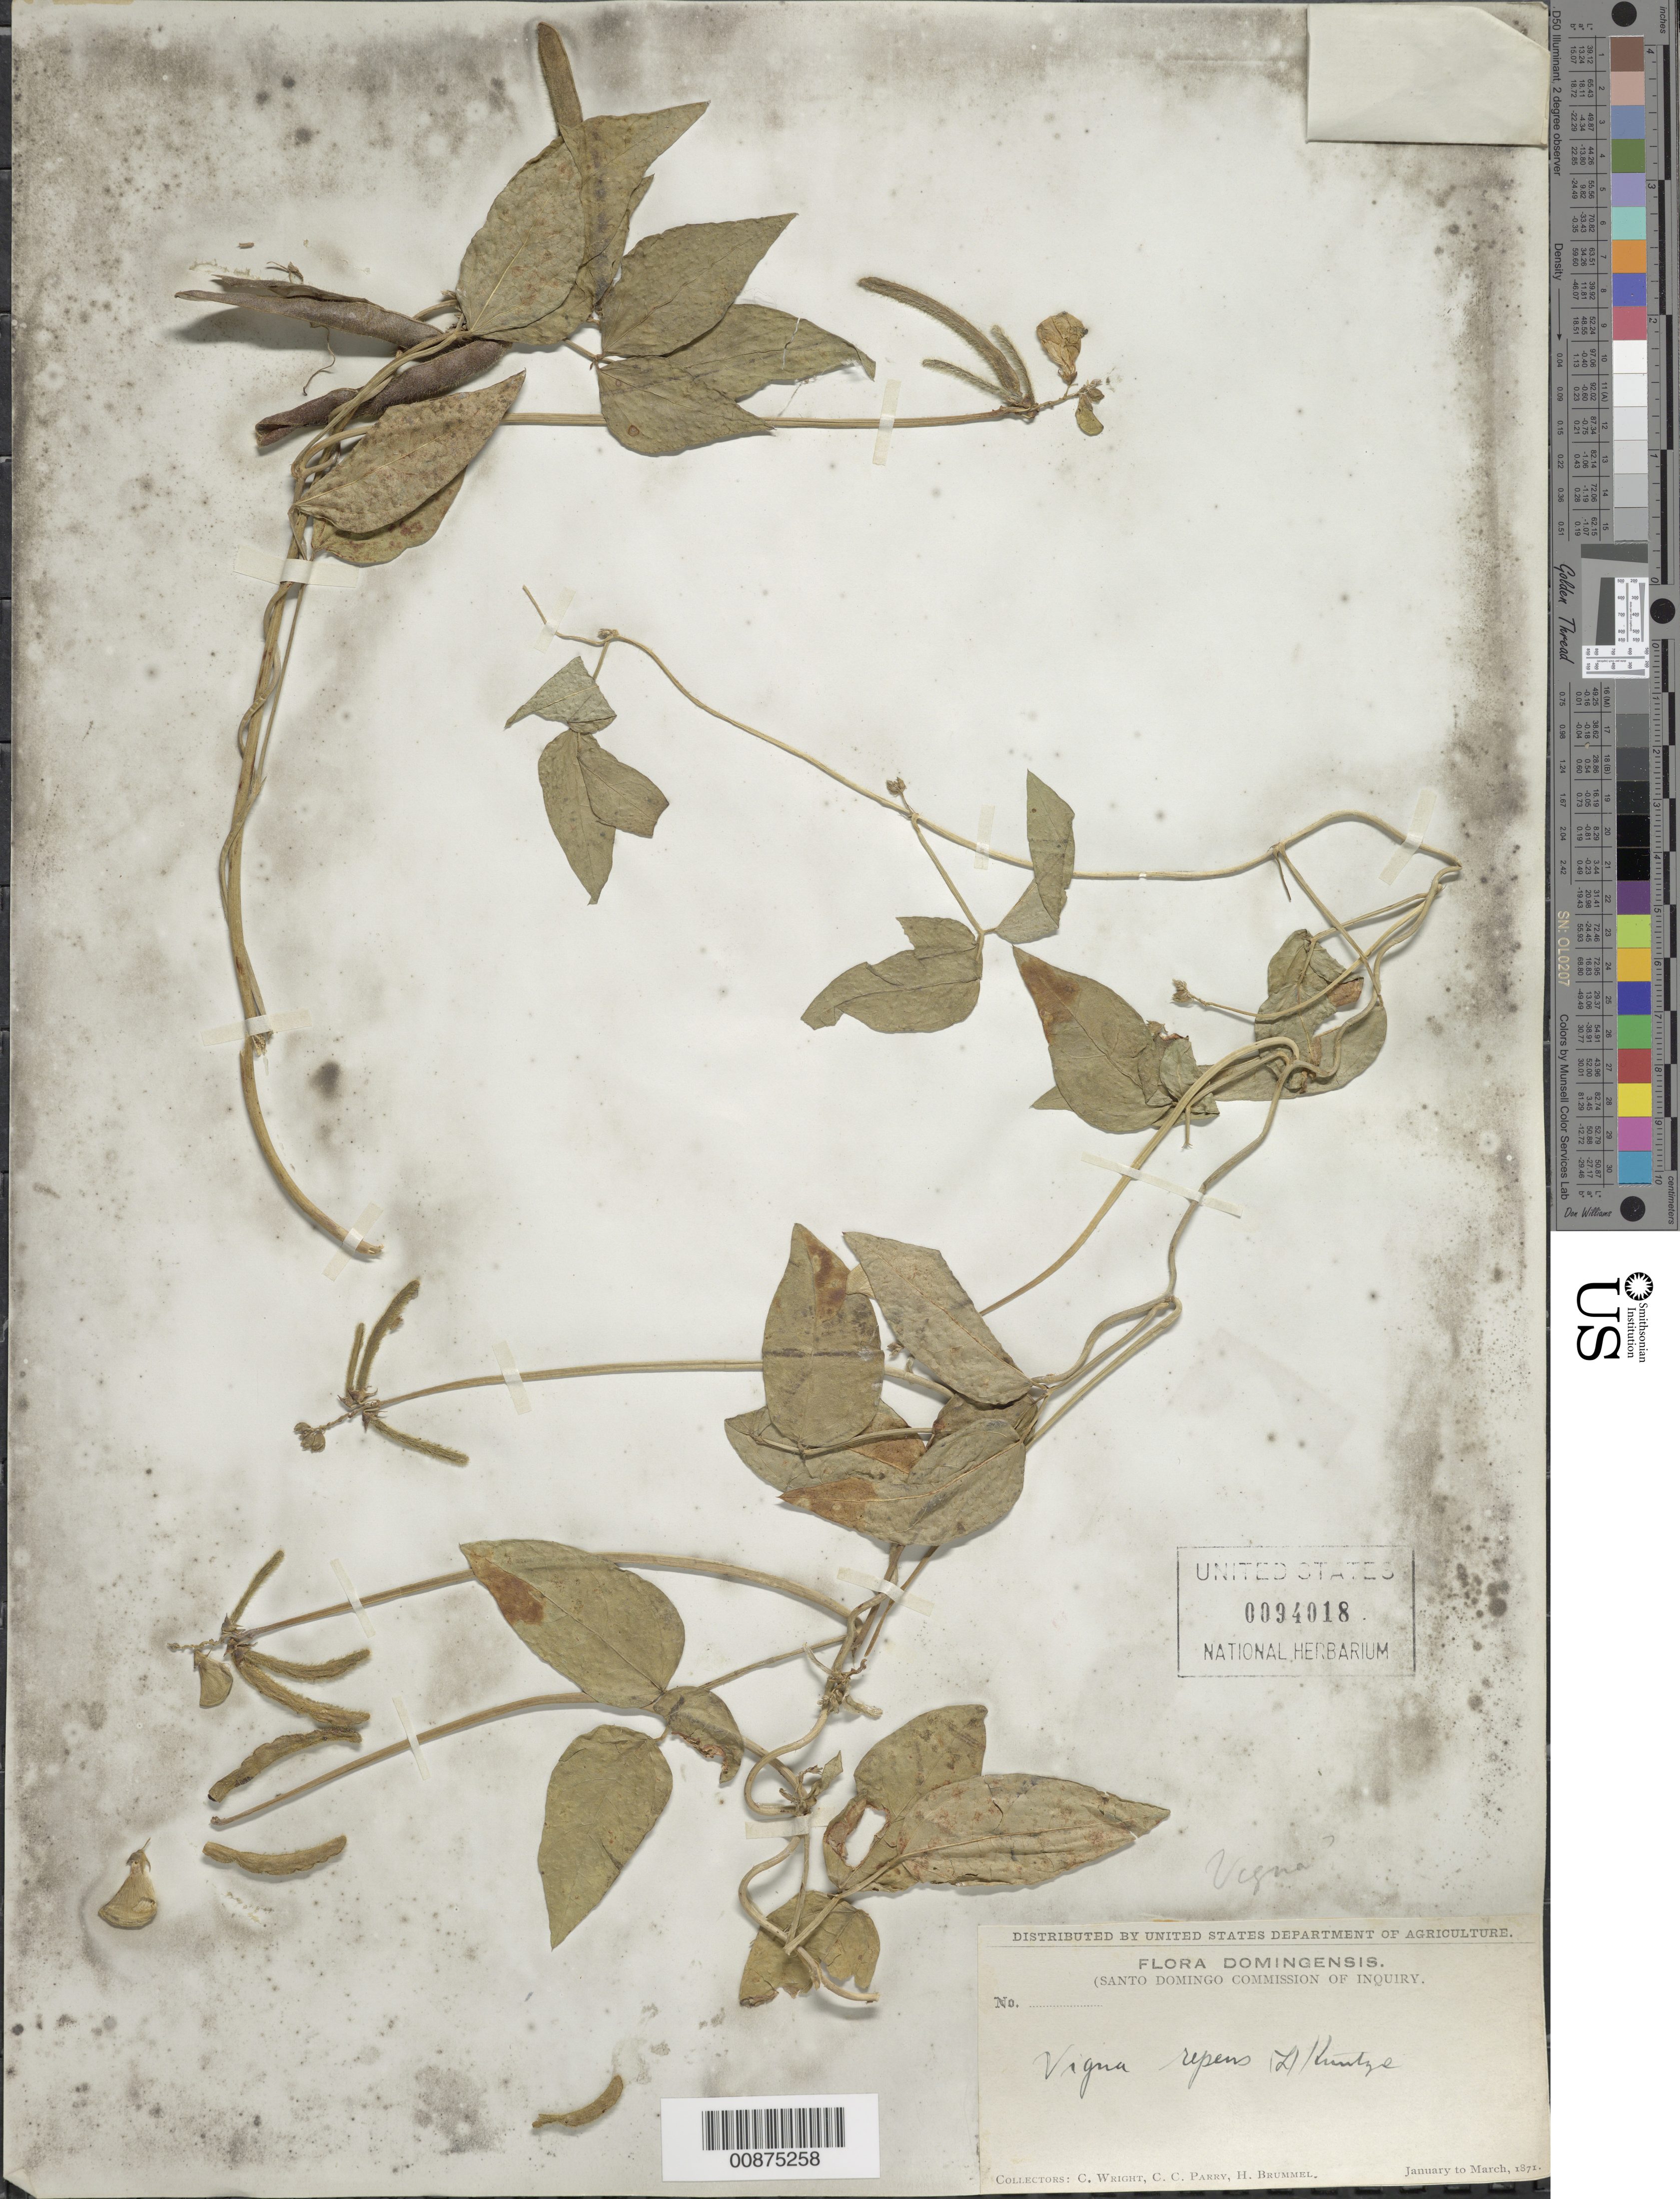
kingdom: Plantae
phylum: Tracheophyta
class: Magnoliopsida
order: Fabales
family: Fabaceae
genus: Vigna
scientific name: Vigna luteola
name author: (Jacq.) Benth.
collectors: C. Wright, C. C. Parry & H. Brummel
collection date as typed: Jan 1871 to -- Mar 1871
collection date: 1871-01/1871-03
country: Dominican Republic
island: Hispaniola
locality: Dominican Republic.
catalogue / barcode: US 94018